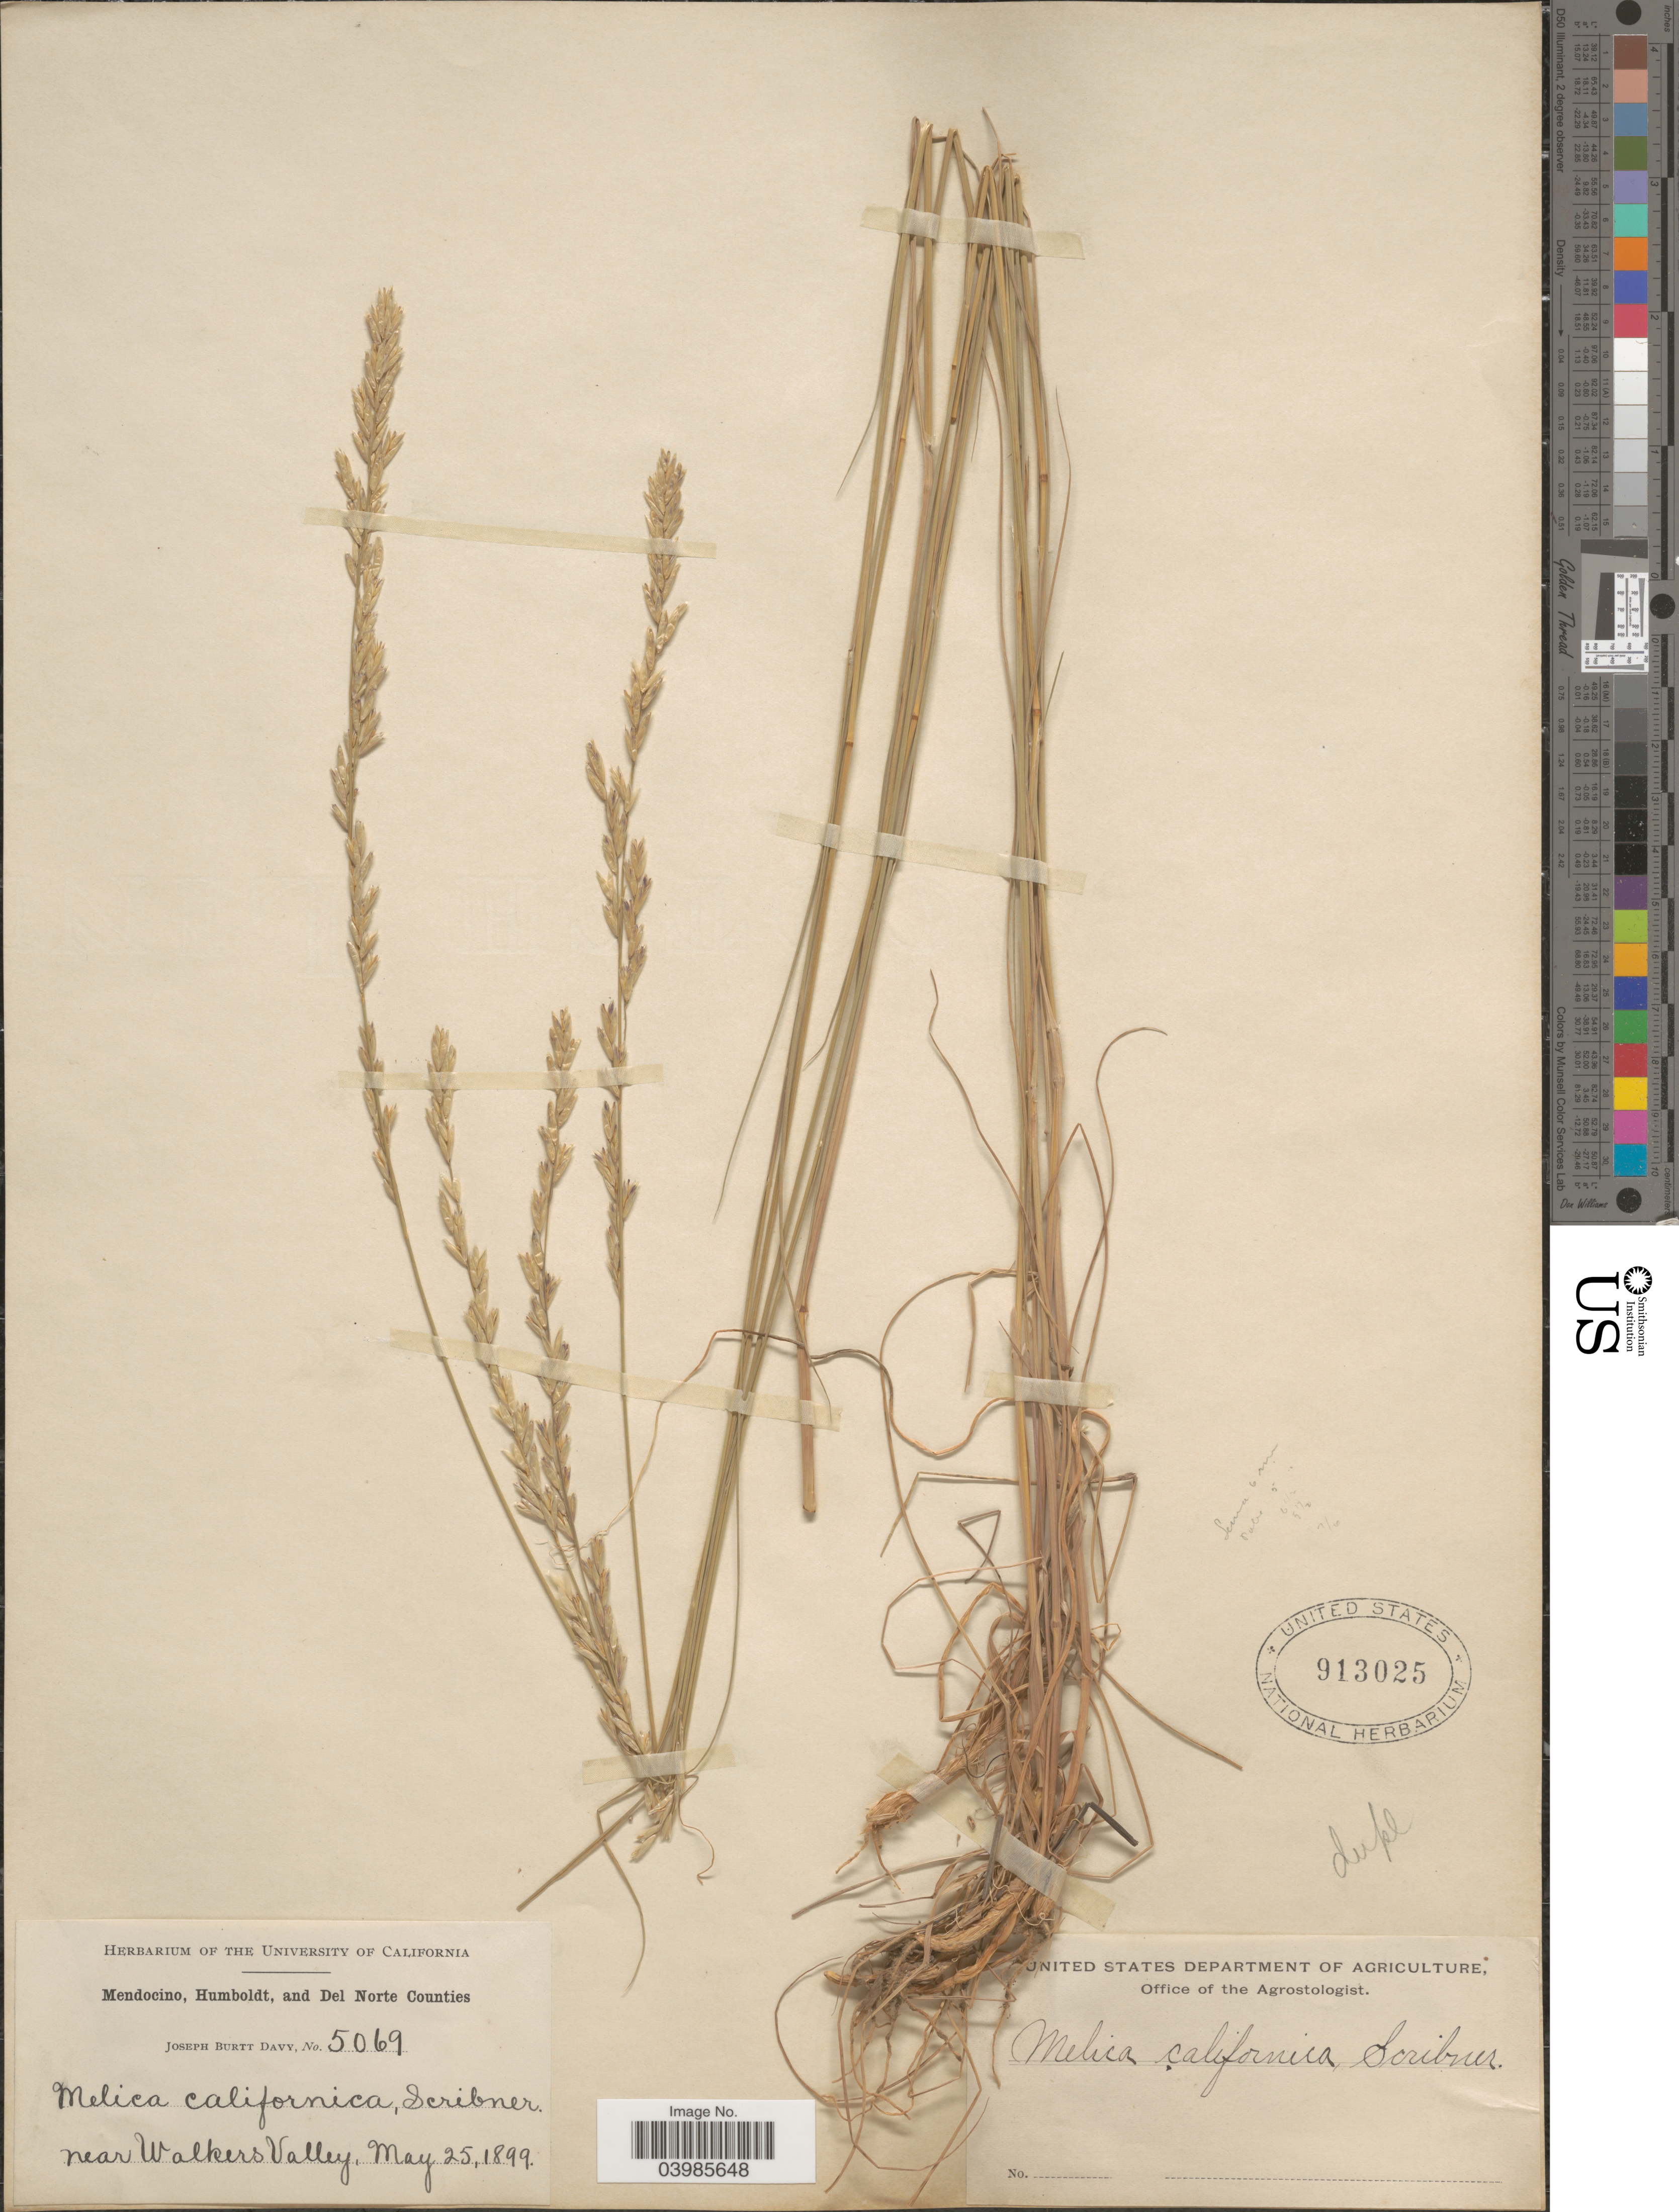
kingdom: Plantae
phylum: Tracheophyta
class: Liliopsida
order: Poales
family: Poaceae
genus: Melica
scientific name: Melica californica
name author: Scribn.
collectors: J. Burtt Davy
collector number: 5069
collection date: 1899-05-25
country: United States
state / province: California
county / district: Mendocino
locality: Mendocino, Humboldt, and Del Norte Counties. Near Walkers Valley.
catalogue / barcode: US 913025